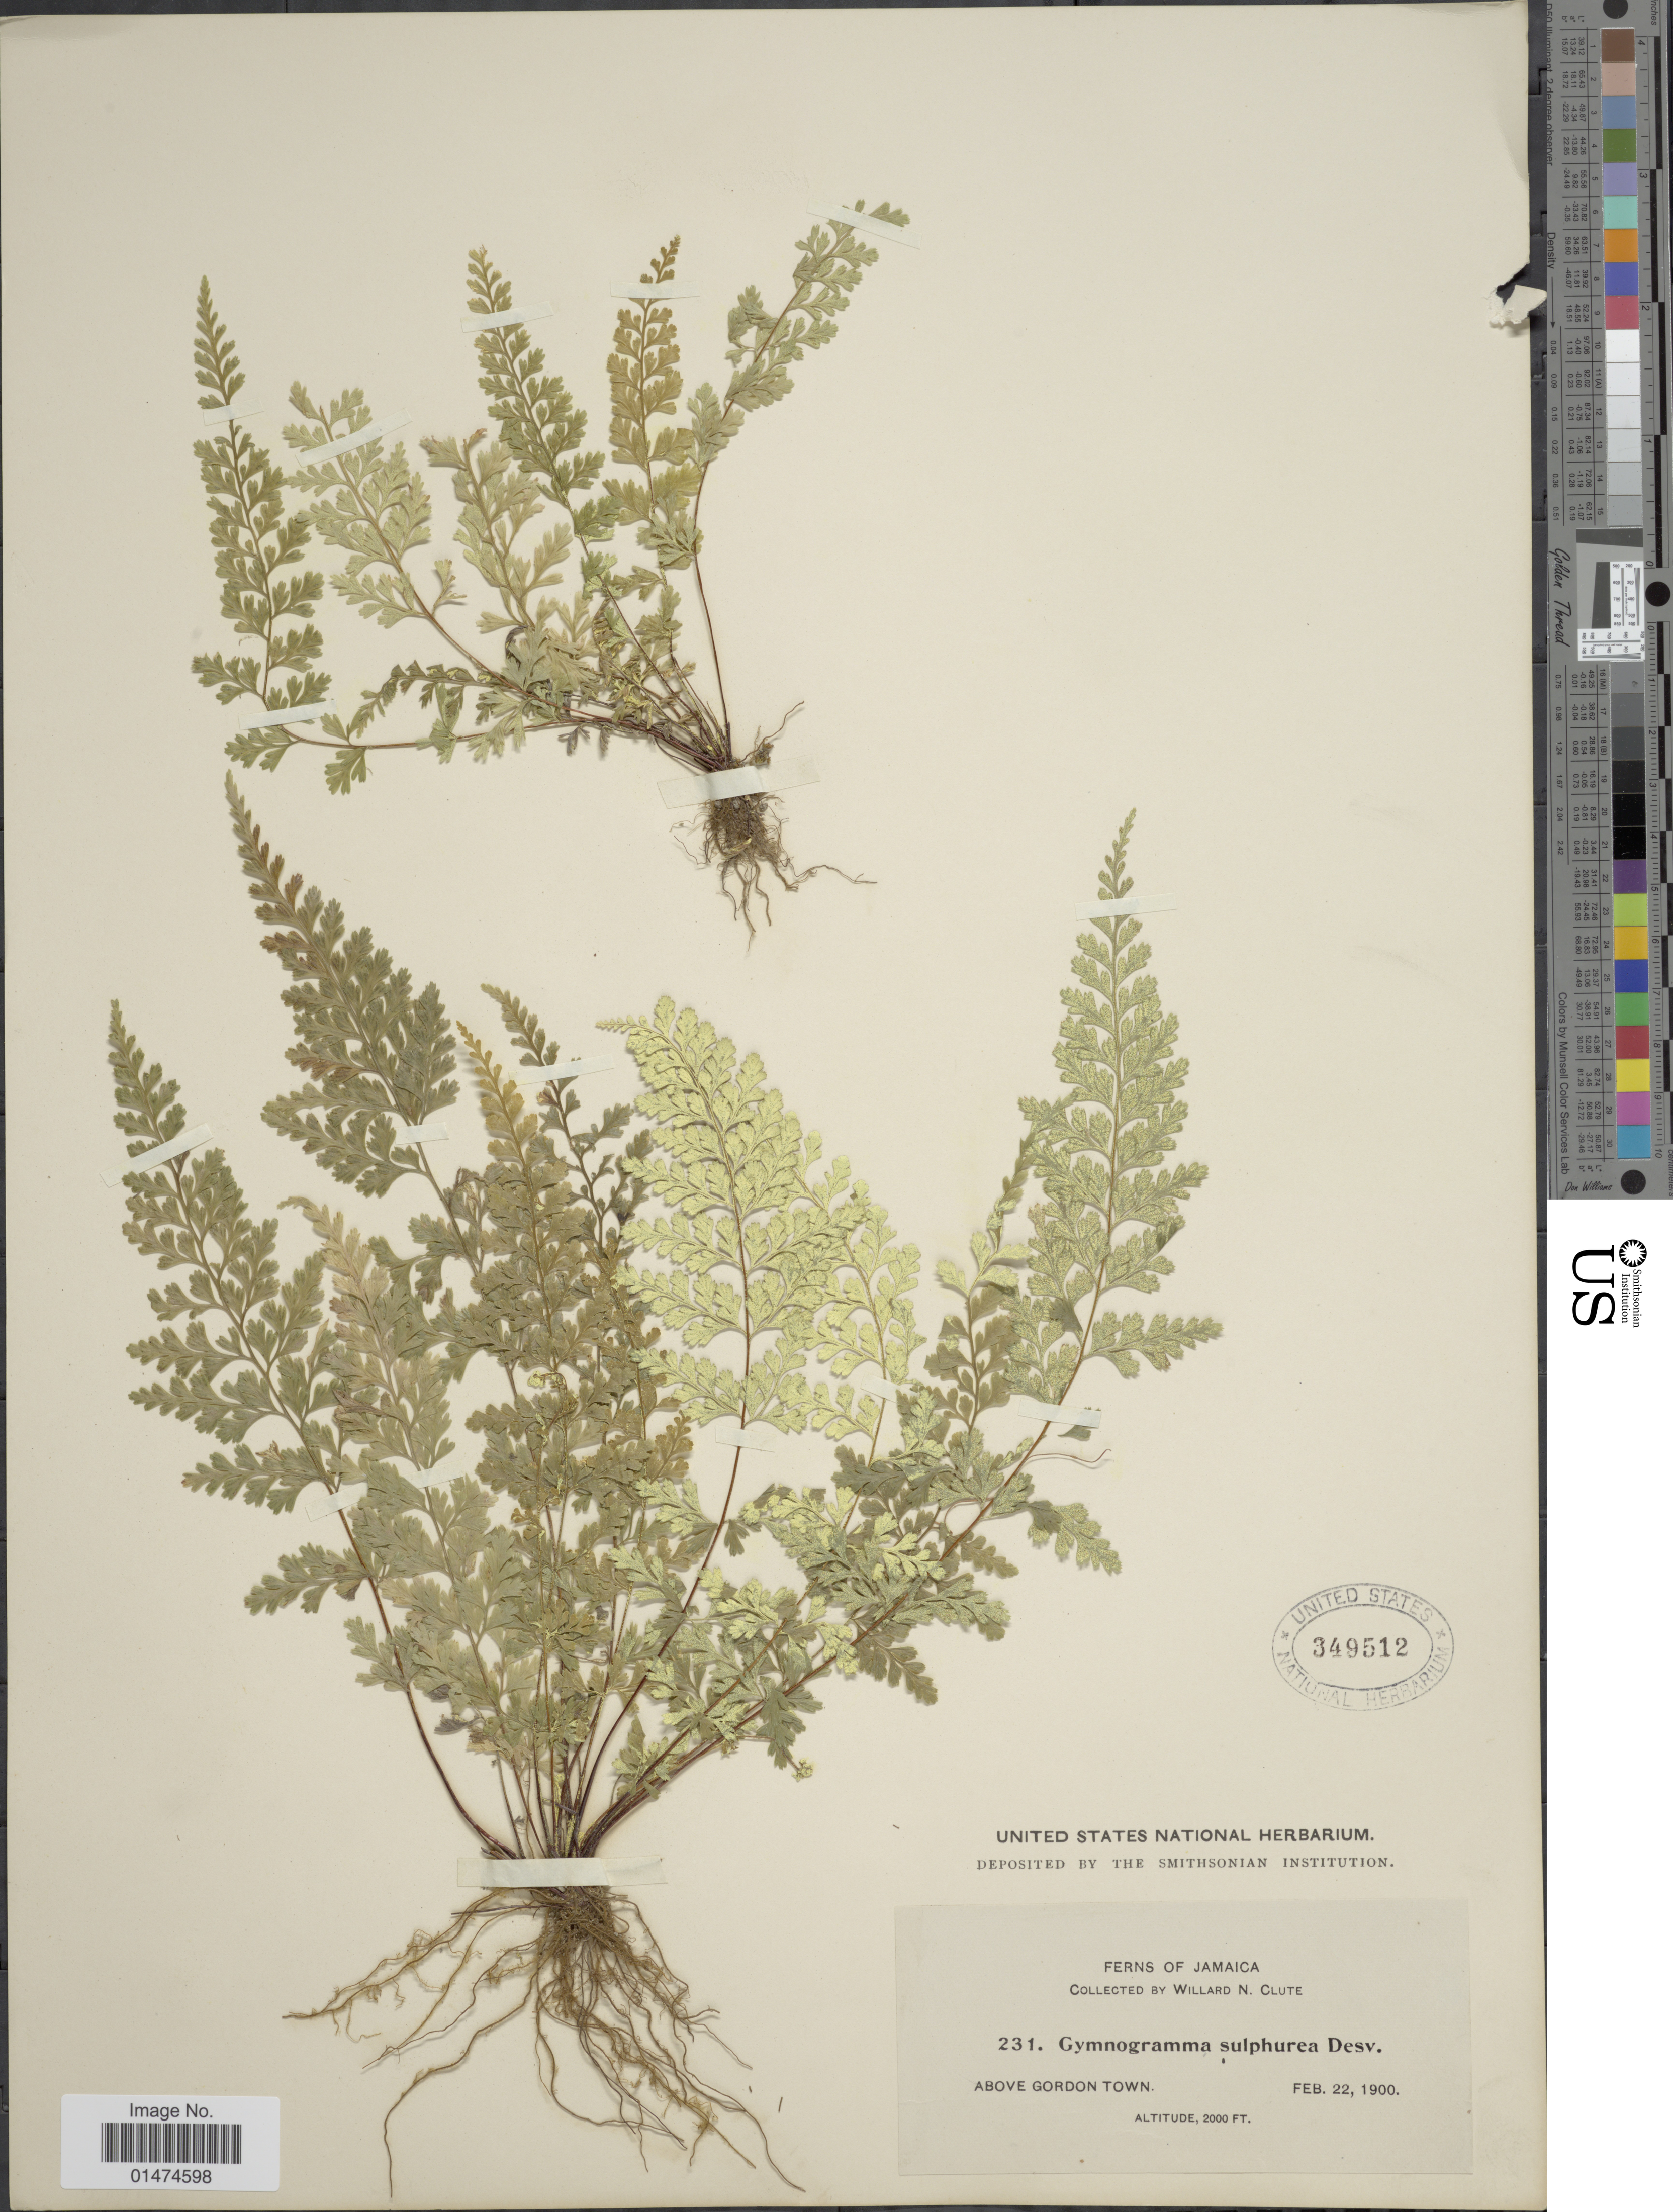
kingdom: Plantae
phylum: Tracheophyta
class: Polypodiopsida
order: Polypodiales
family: Pteridaceae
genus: Pityrogramma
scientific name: Pityrogramma sulphurea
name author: (Sw.) Maxon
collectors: W. N. Clute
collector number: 231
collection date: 1900-02-22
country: Jamaica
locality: Jamaica, above Gordon Town.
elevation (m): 610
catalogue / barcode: US 349512